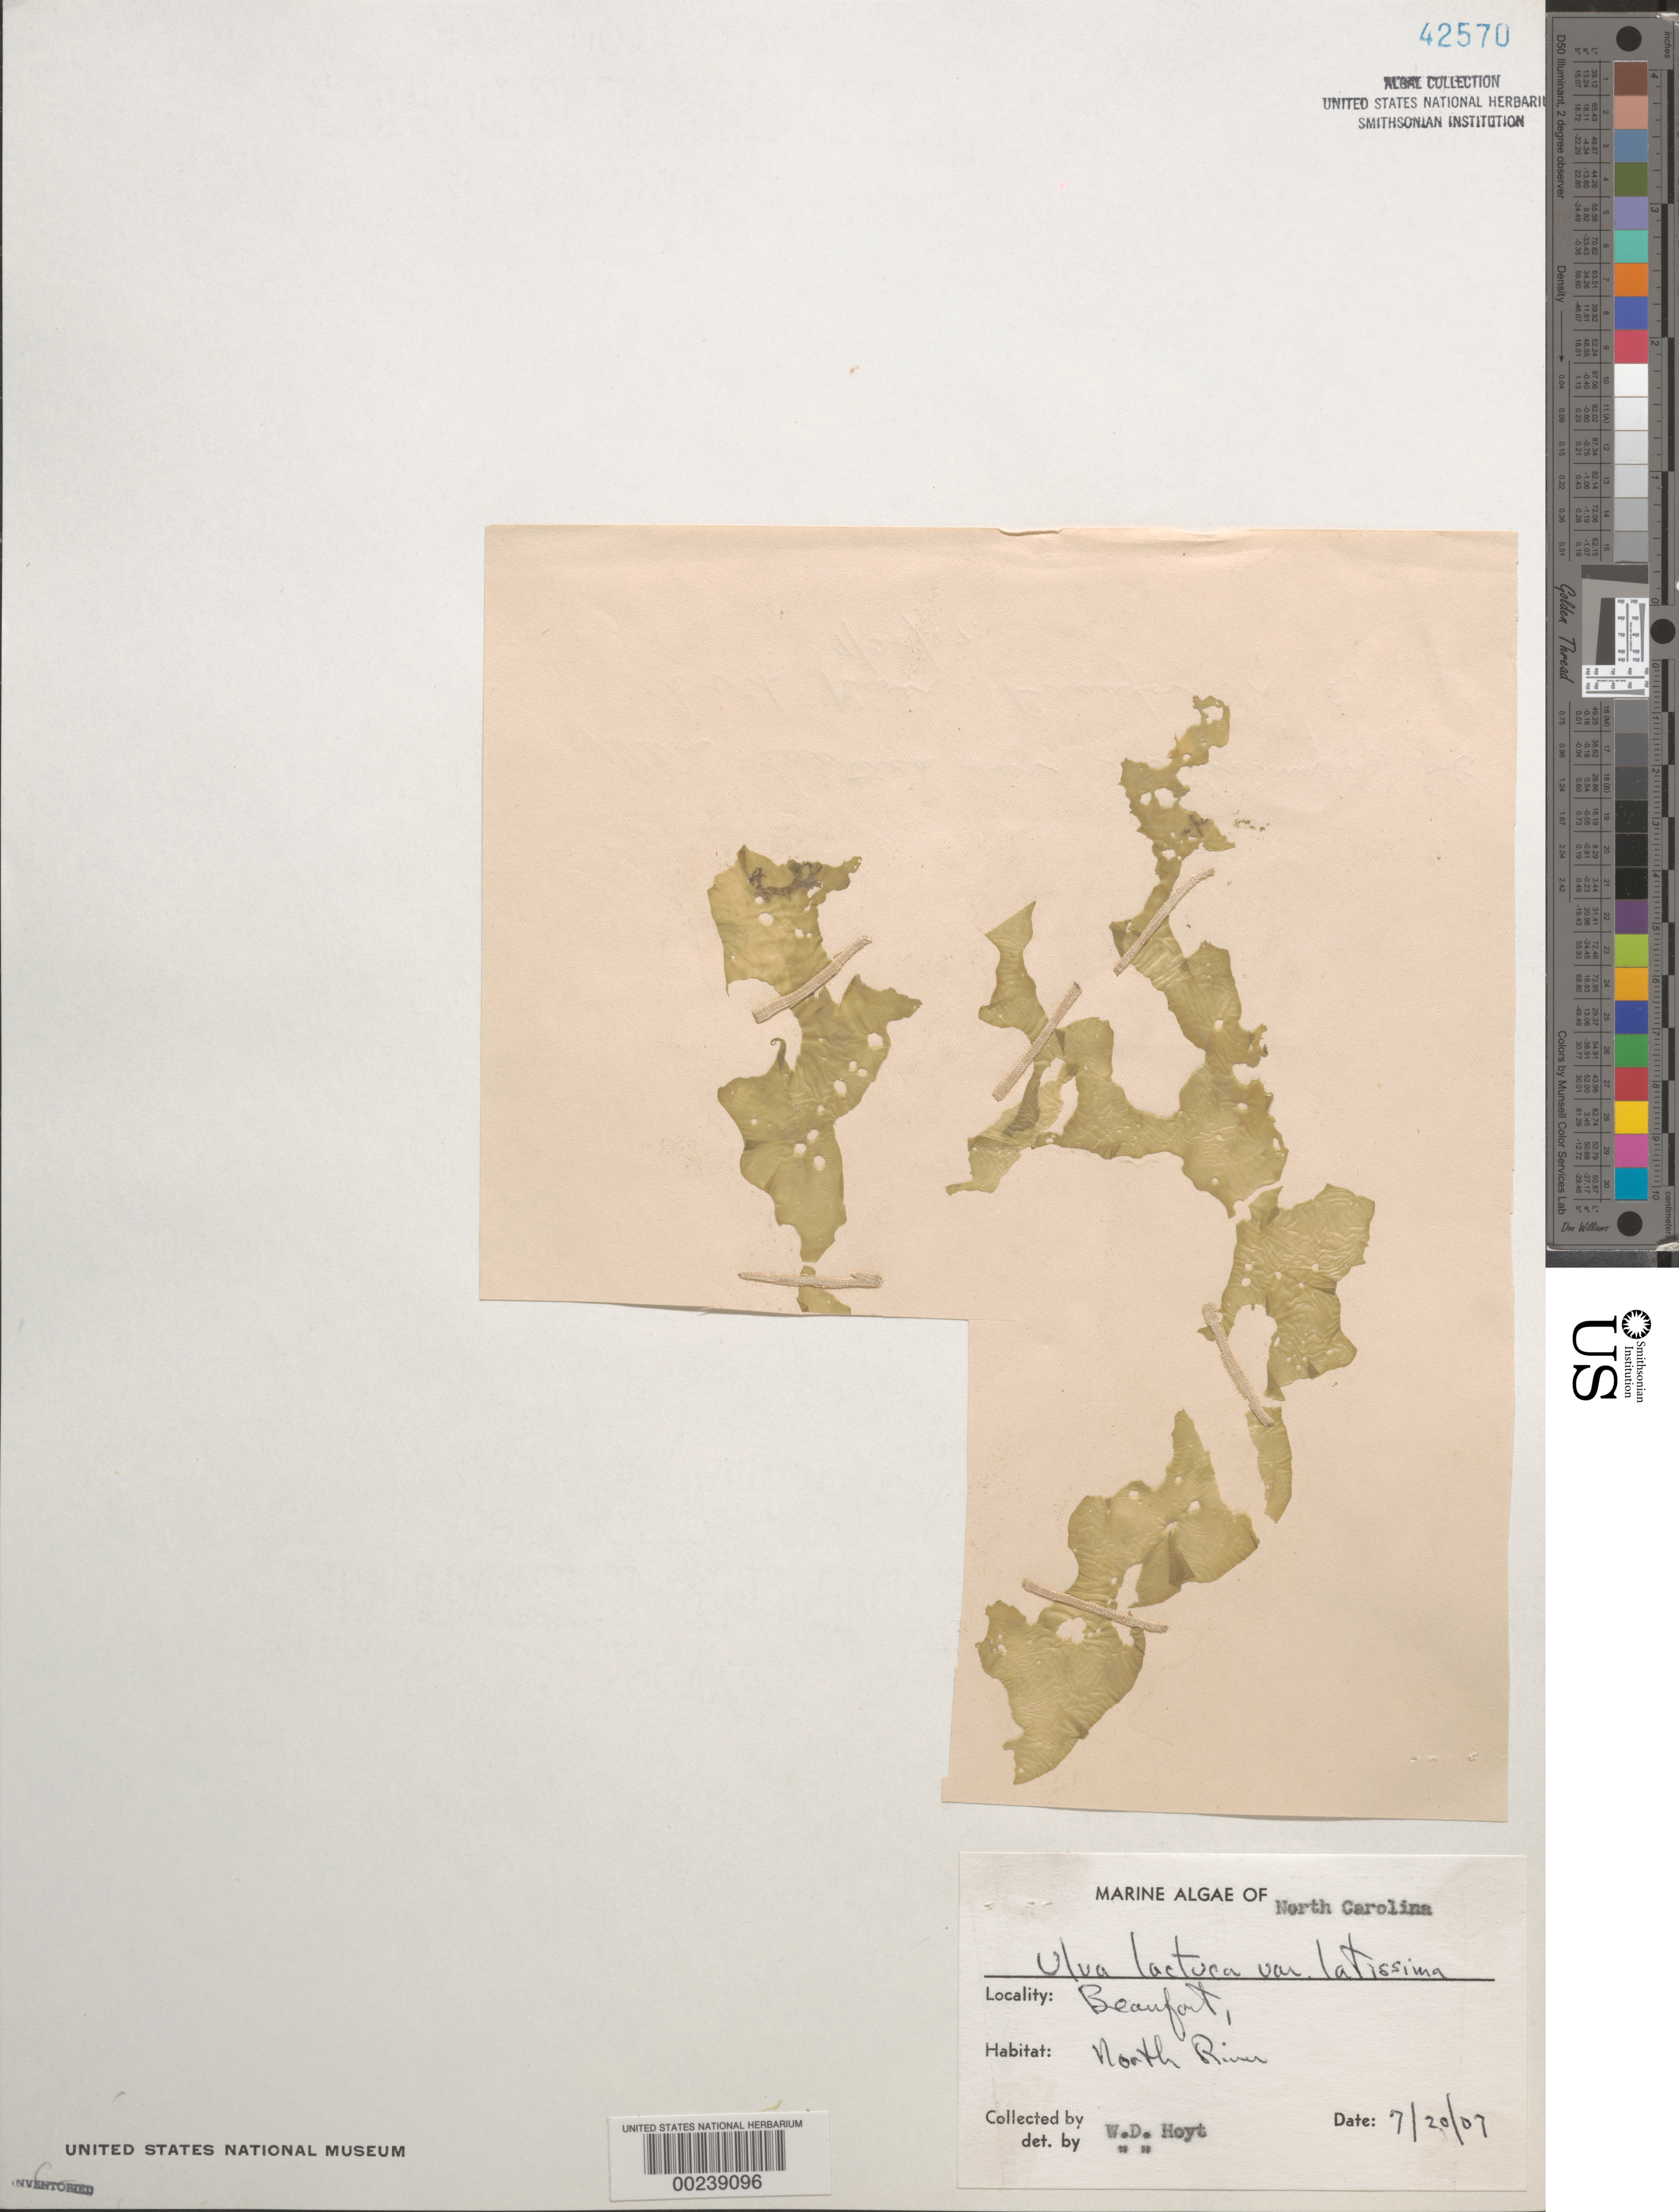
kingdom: Plantae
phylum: Chlorophyta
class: Ulvophyceae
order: Ulvales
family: Ulvaceae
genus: Ulva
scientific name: Ulva lactuca var. latissima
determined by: Hoyt, W. D.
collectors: W. D. Hoyt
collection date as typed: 20 Jul 1907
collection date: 1907-07-20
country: United States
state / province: North Carolina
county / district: Carteret County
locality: Beaufort, North River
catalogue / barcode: US 42570